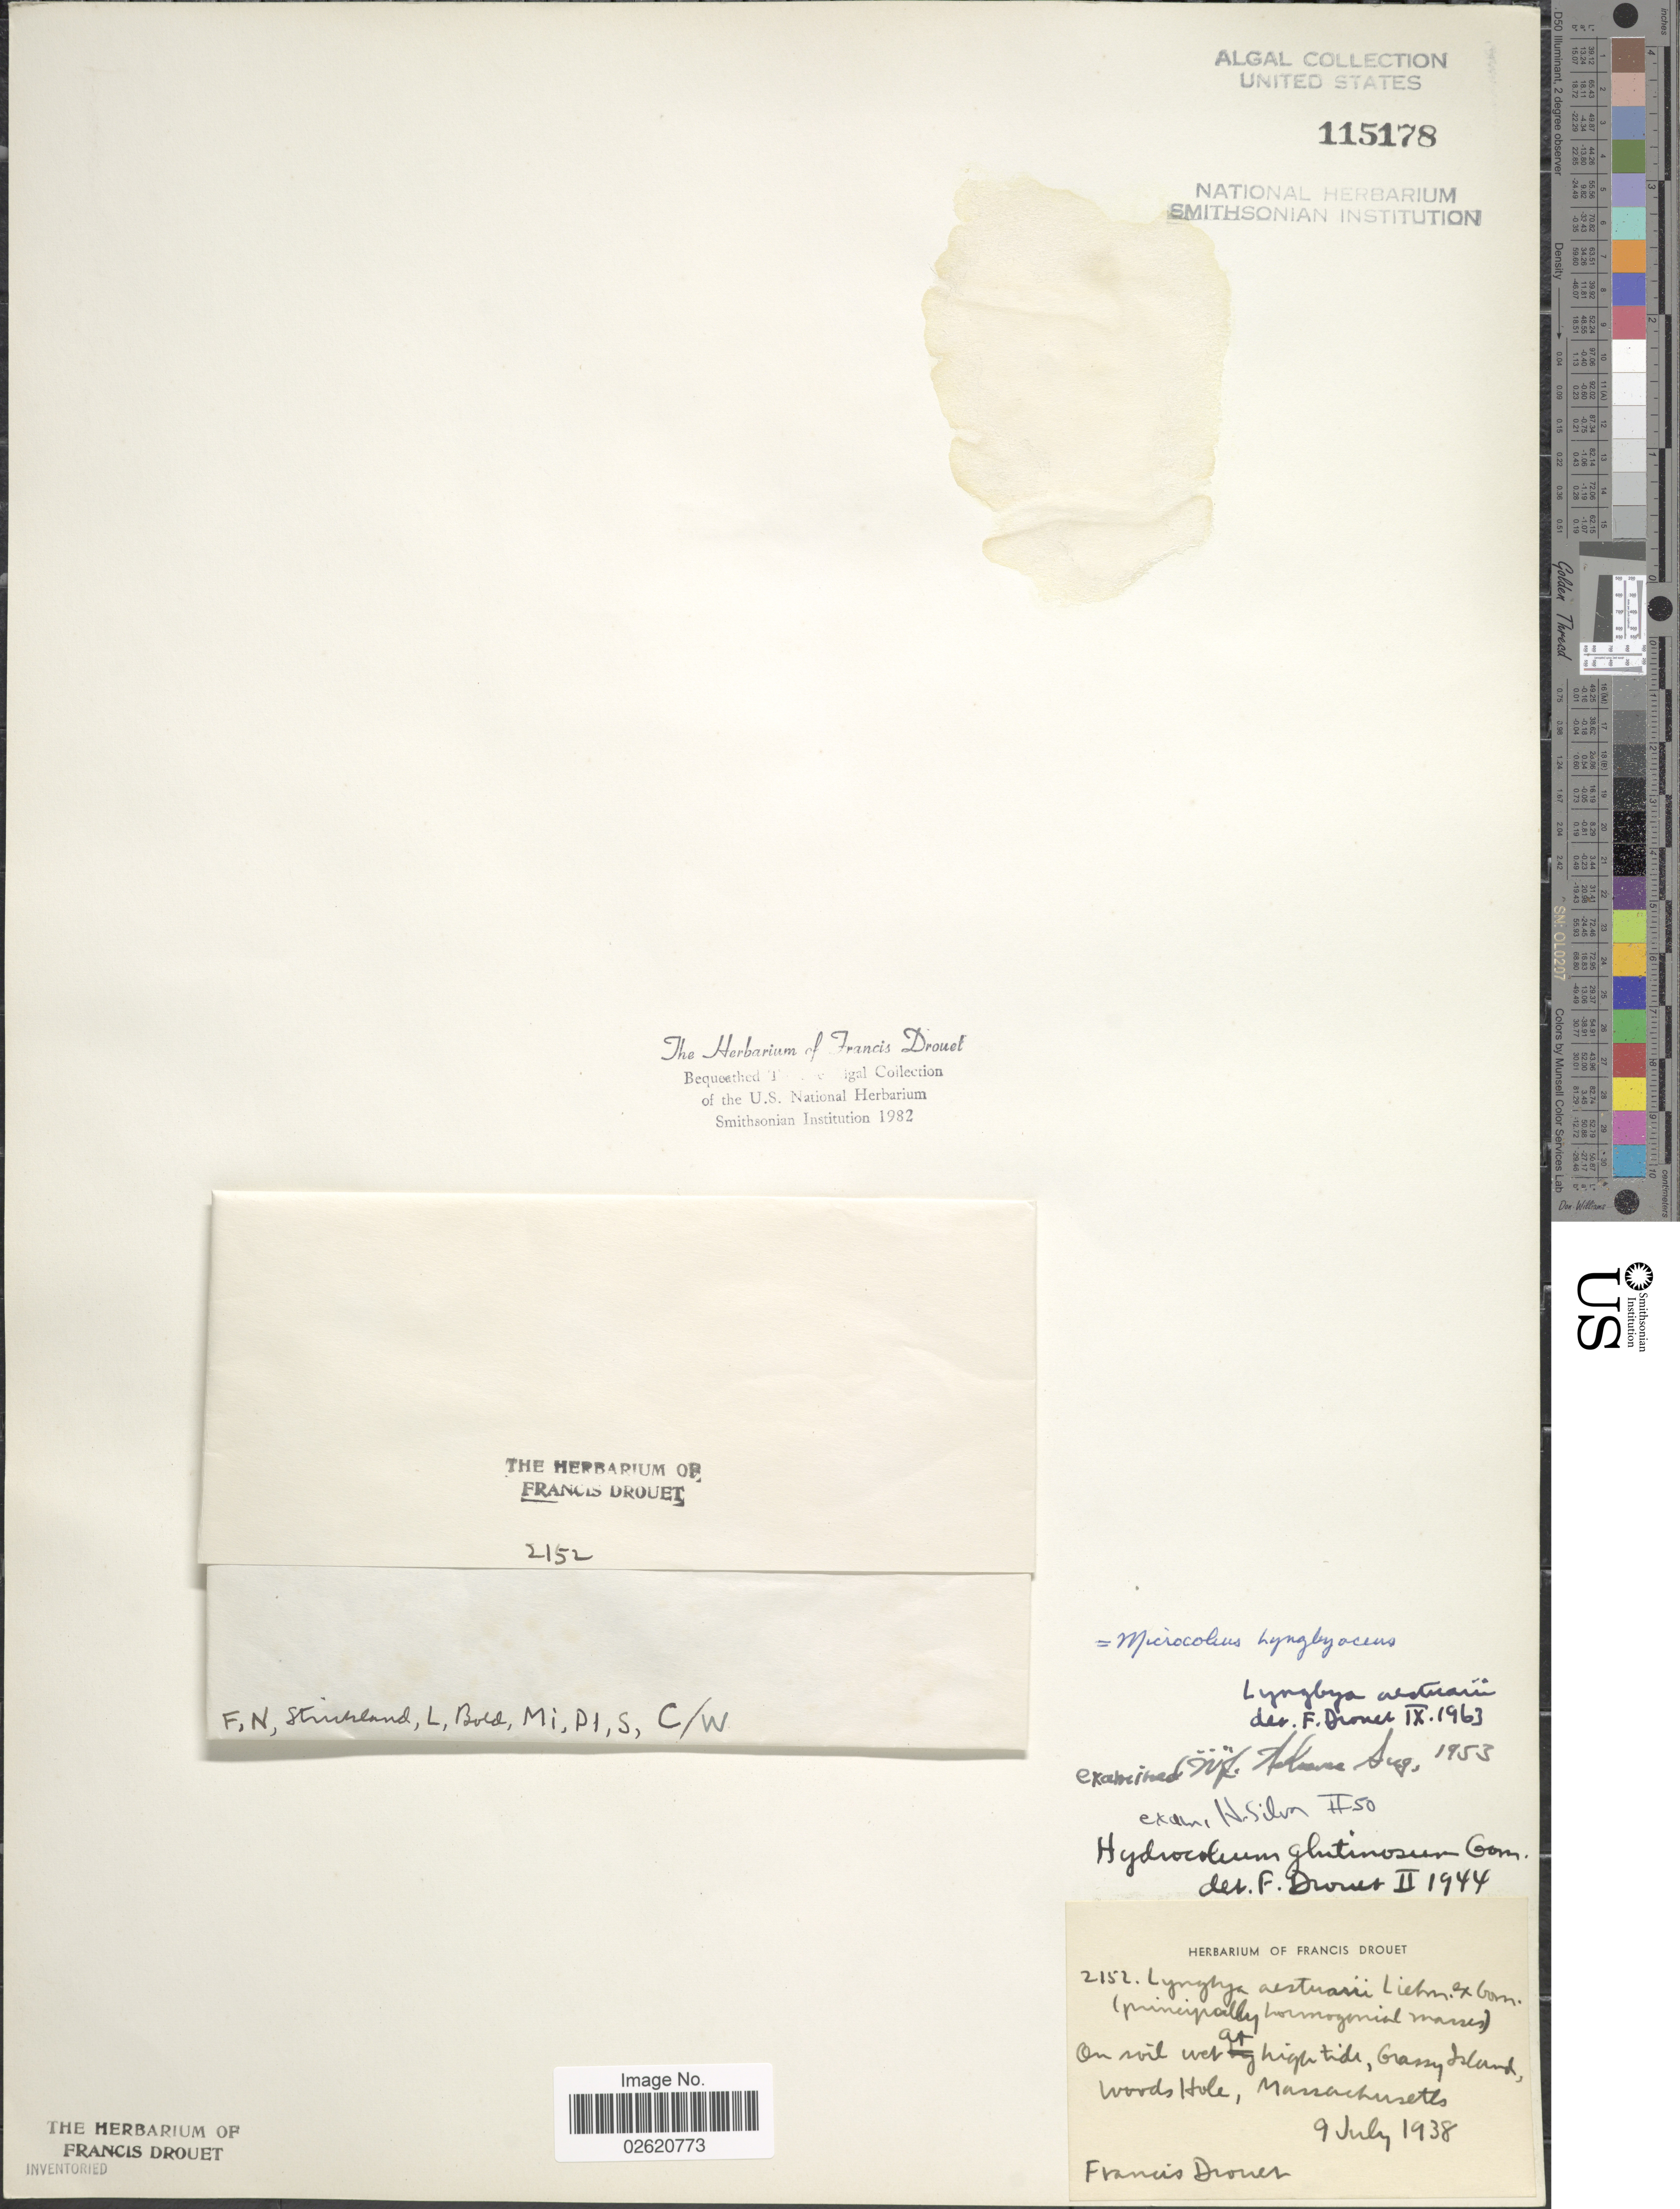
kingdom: Bacteria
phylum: Cyanobacteria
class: Cyanobacteriia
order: Cyanobacteriales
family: Microcoleaceae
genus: Microcoleus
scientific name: Microcoleus lyngbyaceus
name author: Kütz. ex Forti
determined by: Drouet, F. E.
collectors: F. E. Drouet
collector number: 2152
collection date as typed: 09 Jul 1938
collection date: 1938-07-09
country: United States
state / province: Massachusetts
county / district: Barnstable County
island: Grassy Island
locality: Woods Hole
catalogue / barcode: US 115178